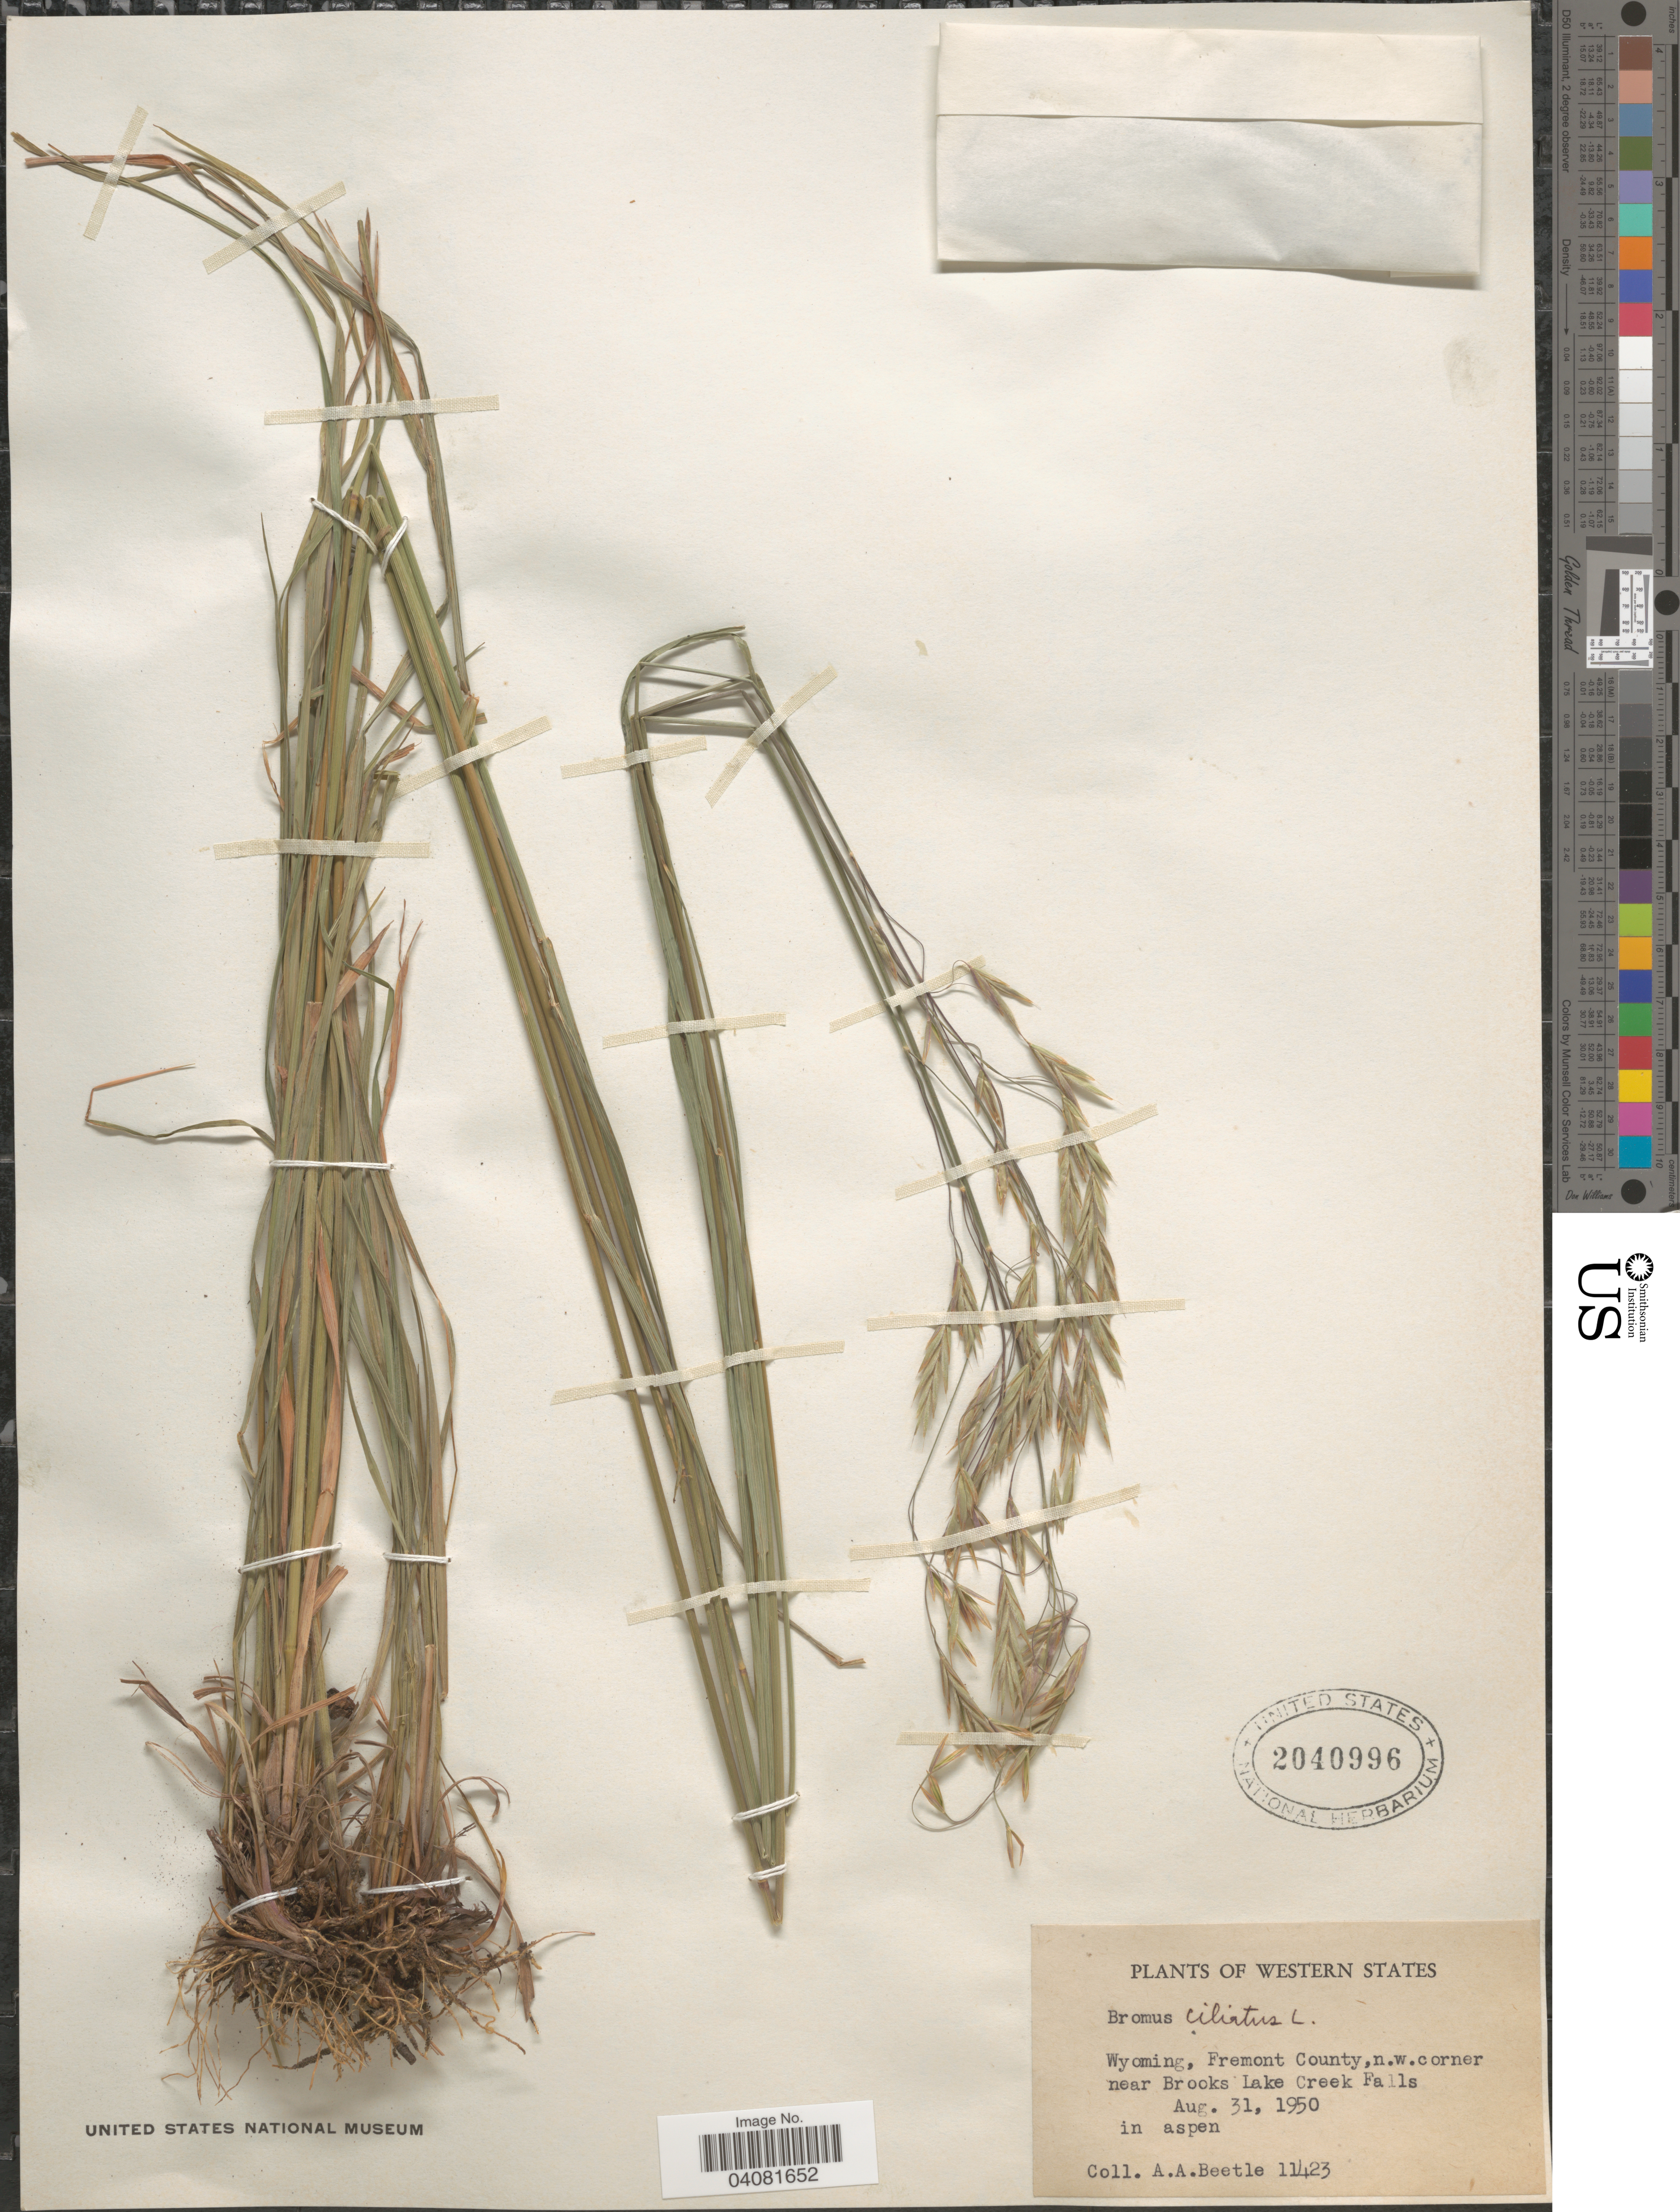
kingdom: Plantae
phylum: Tracheophyta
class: Liliopsida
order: Poales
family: Poaceae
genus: Bromus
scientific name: Bromus ciliatus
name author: L.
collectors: A. A. Beetle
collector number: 11423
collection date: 1950-08-31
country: United States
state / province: Wyoming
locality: Western States. Fremont County,n.w.corner near Brooks Lake Creek Falls.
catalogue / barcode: US 2040996